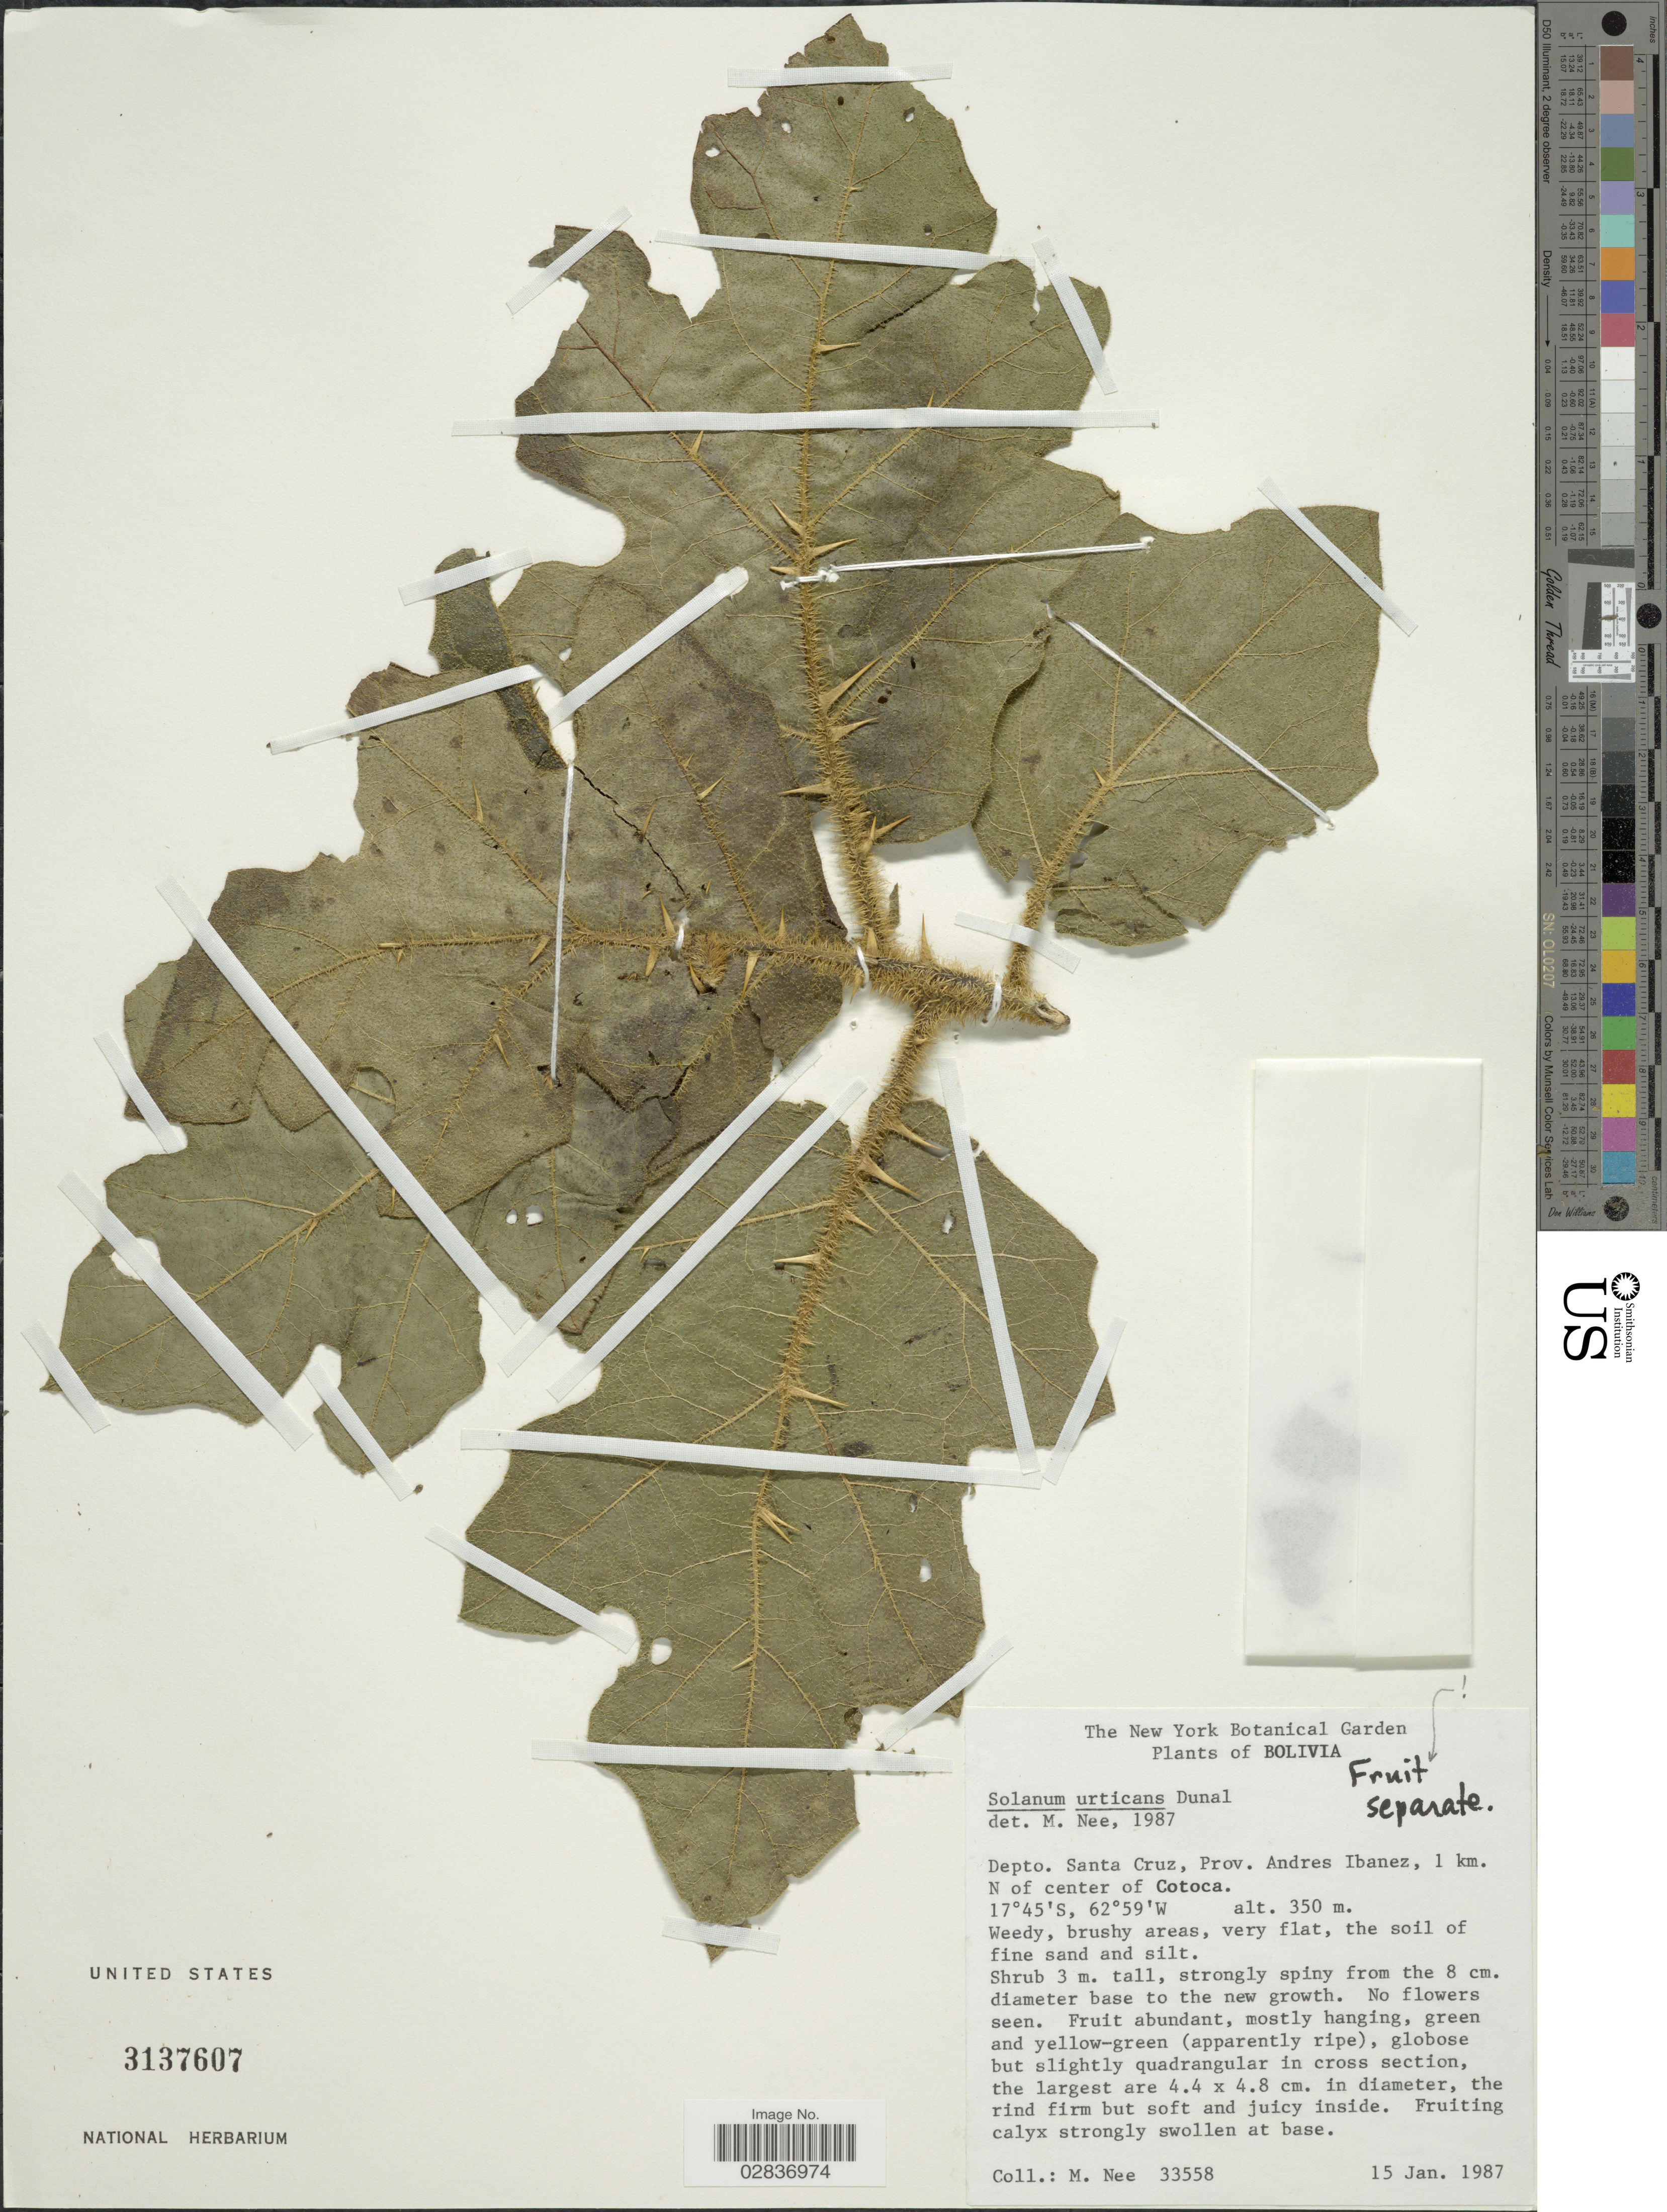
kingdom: Plantae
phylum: Tracheophyta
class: Magnoliopsida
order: Solanales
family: Solanaceae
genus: Solanum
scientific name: Solanum urticans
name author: Dunal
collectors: M. Nee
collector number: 33558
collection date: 1987-01-15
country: Bolivia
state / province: Santa Cruz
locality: Depto. Santa Cruz, Prov. Andres Ibanez, 1 km. N of center of Cotoca.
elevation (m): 350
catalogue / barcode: US 3137607